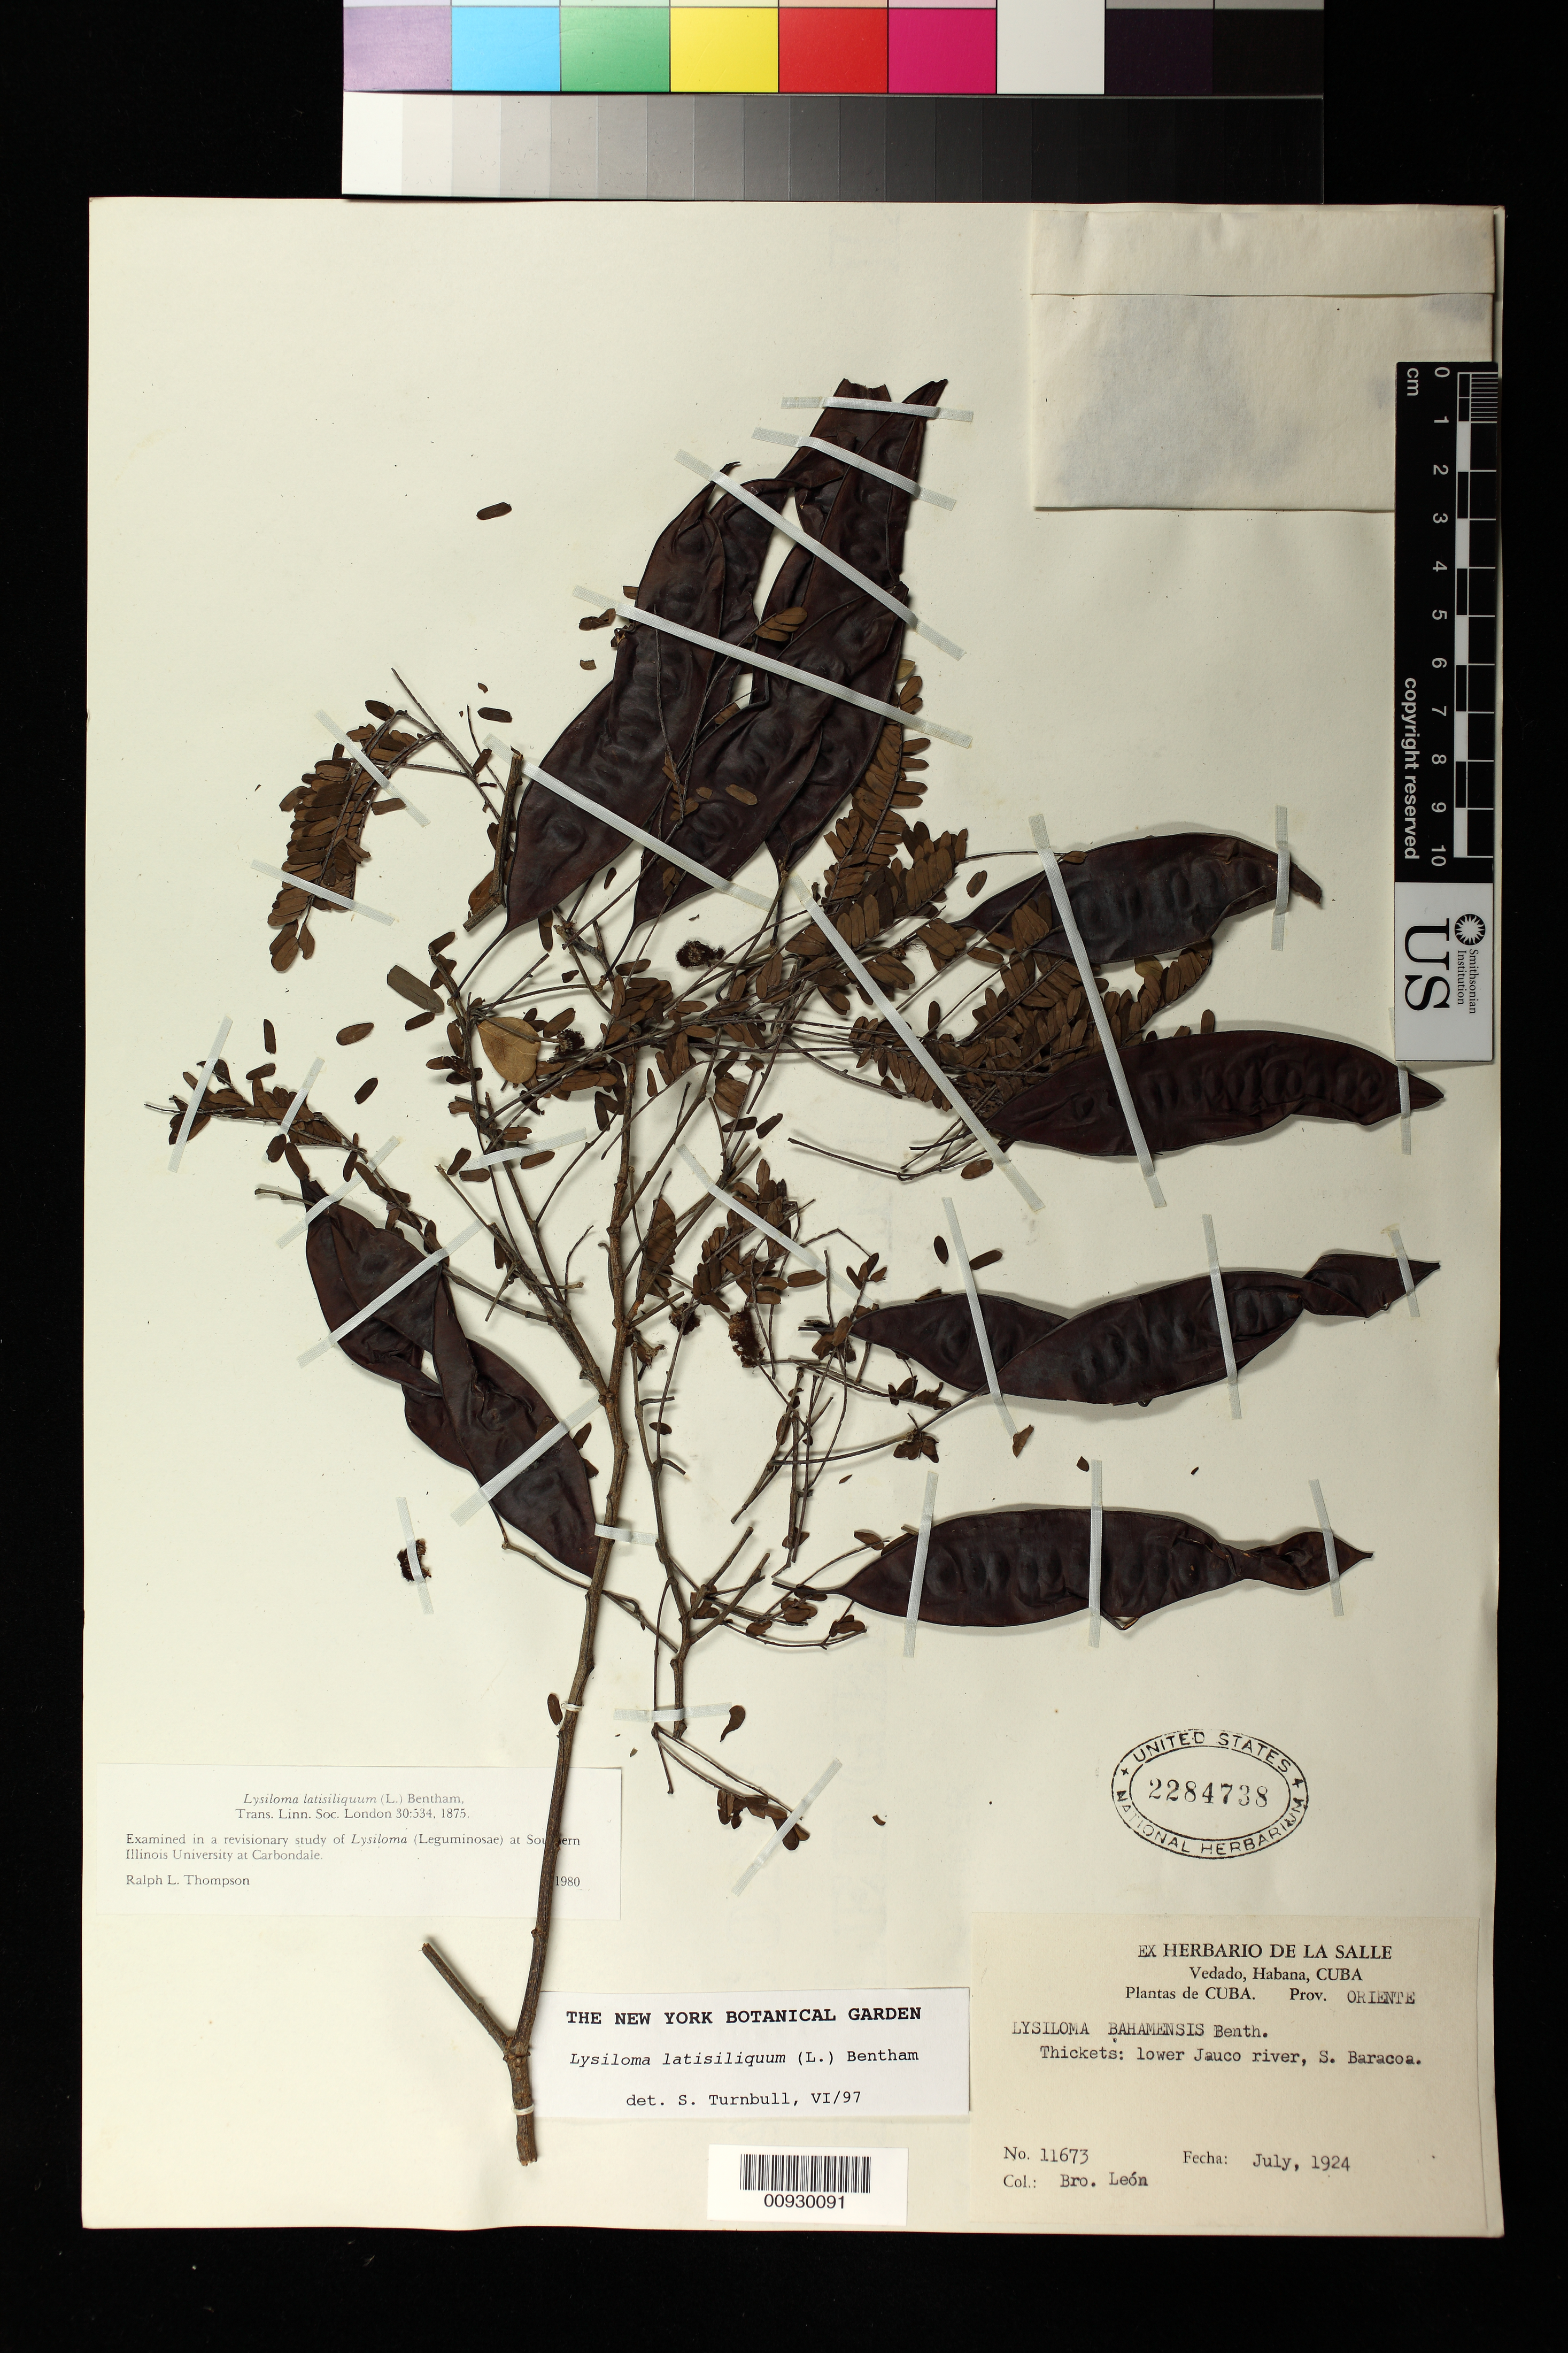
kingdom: Plantae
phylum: Tracheophyta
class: Magnoliopsida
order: Fabales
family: Fabaceae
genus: Lysiloma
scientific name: Lysiloma latisiliquum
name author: (L.) Benth.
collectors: Bro. León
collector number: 11673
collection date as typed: Jul 1924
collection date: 1924-07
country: Cuba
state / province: Guantanamo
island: Cuba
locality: lower Jauco River, S Baracoa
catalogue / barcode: US 2284738